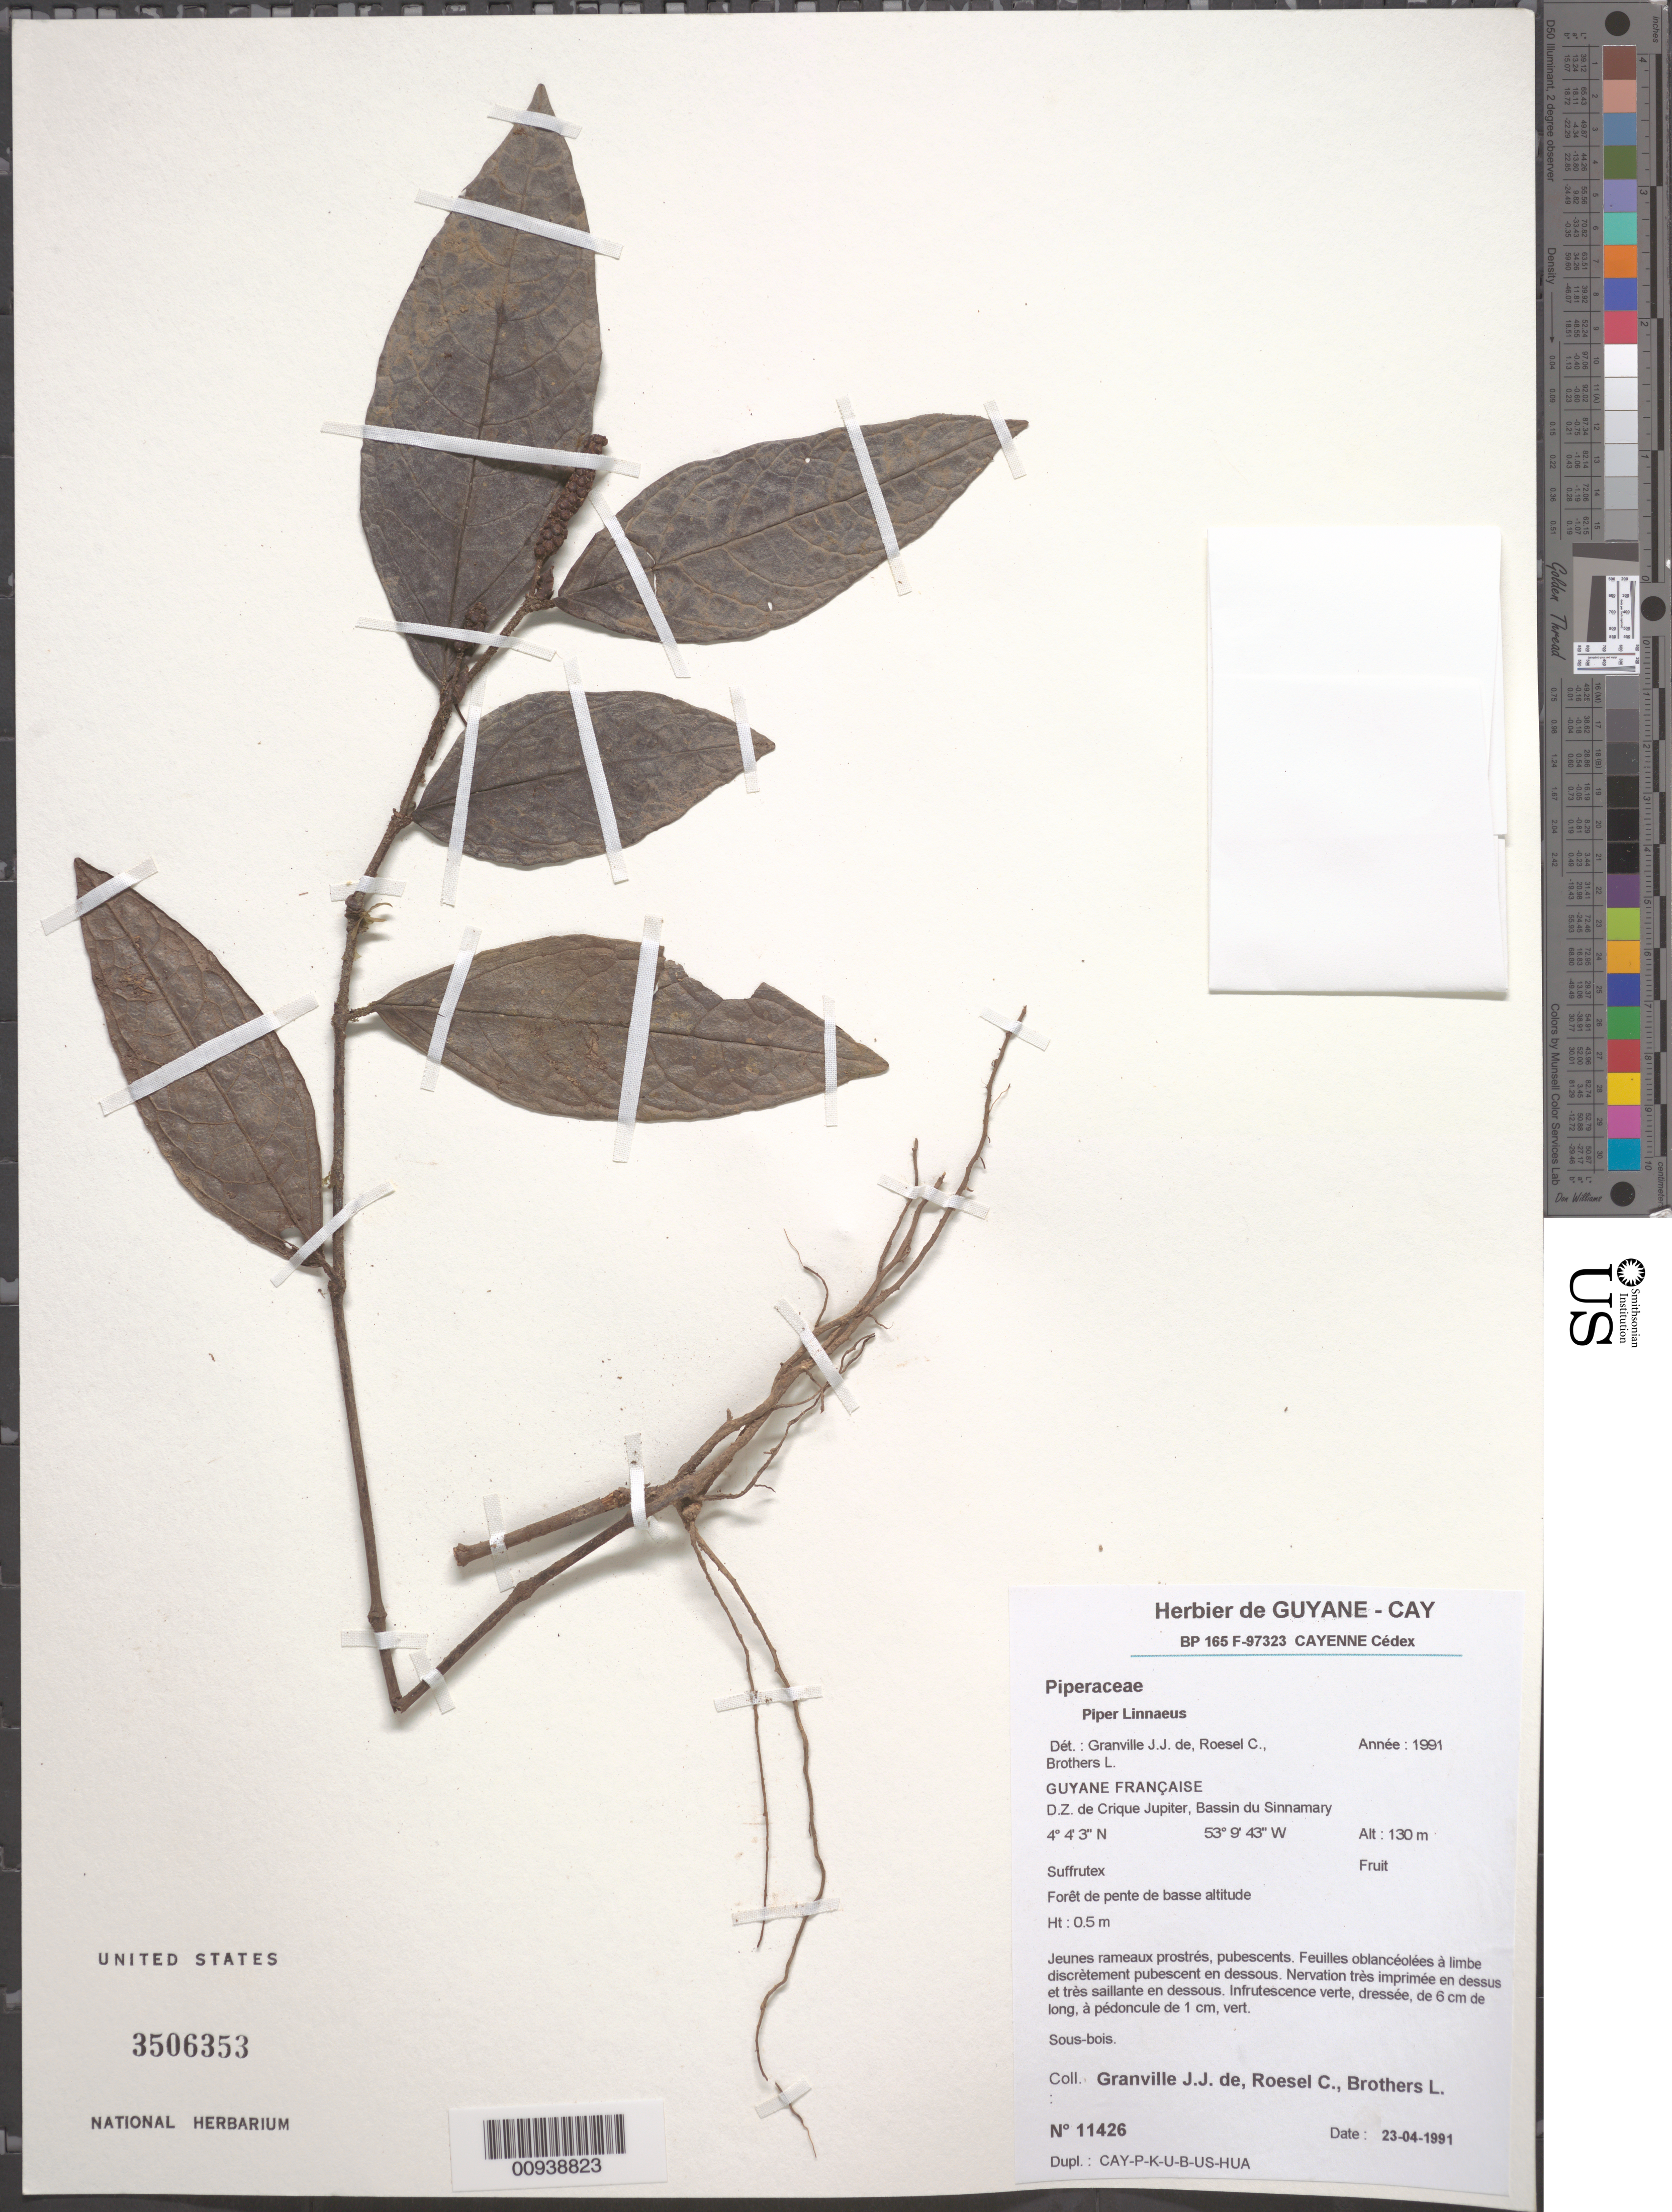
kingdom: Plantae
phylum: Tracheophyta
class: Magnoliopsida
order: Piperales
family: Piperaceae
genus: Piper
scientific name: Piper sp.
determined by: Granville, J. J.; Roesel, C. S.; Brothers, Leslie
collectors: J.-J. de Granville, C. S. Roesel & L. Brothers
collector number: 11426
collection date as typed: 23-Apr-91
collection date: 1991-04-23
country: French Guiana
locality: D.Z. de Crique Jupiter, Bassin du Sinnamary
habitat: Forêt de pente de basse altitude; sous bois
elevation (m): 130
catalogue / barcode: US 3506353